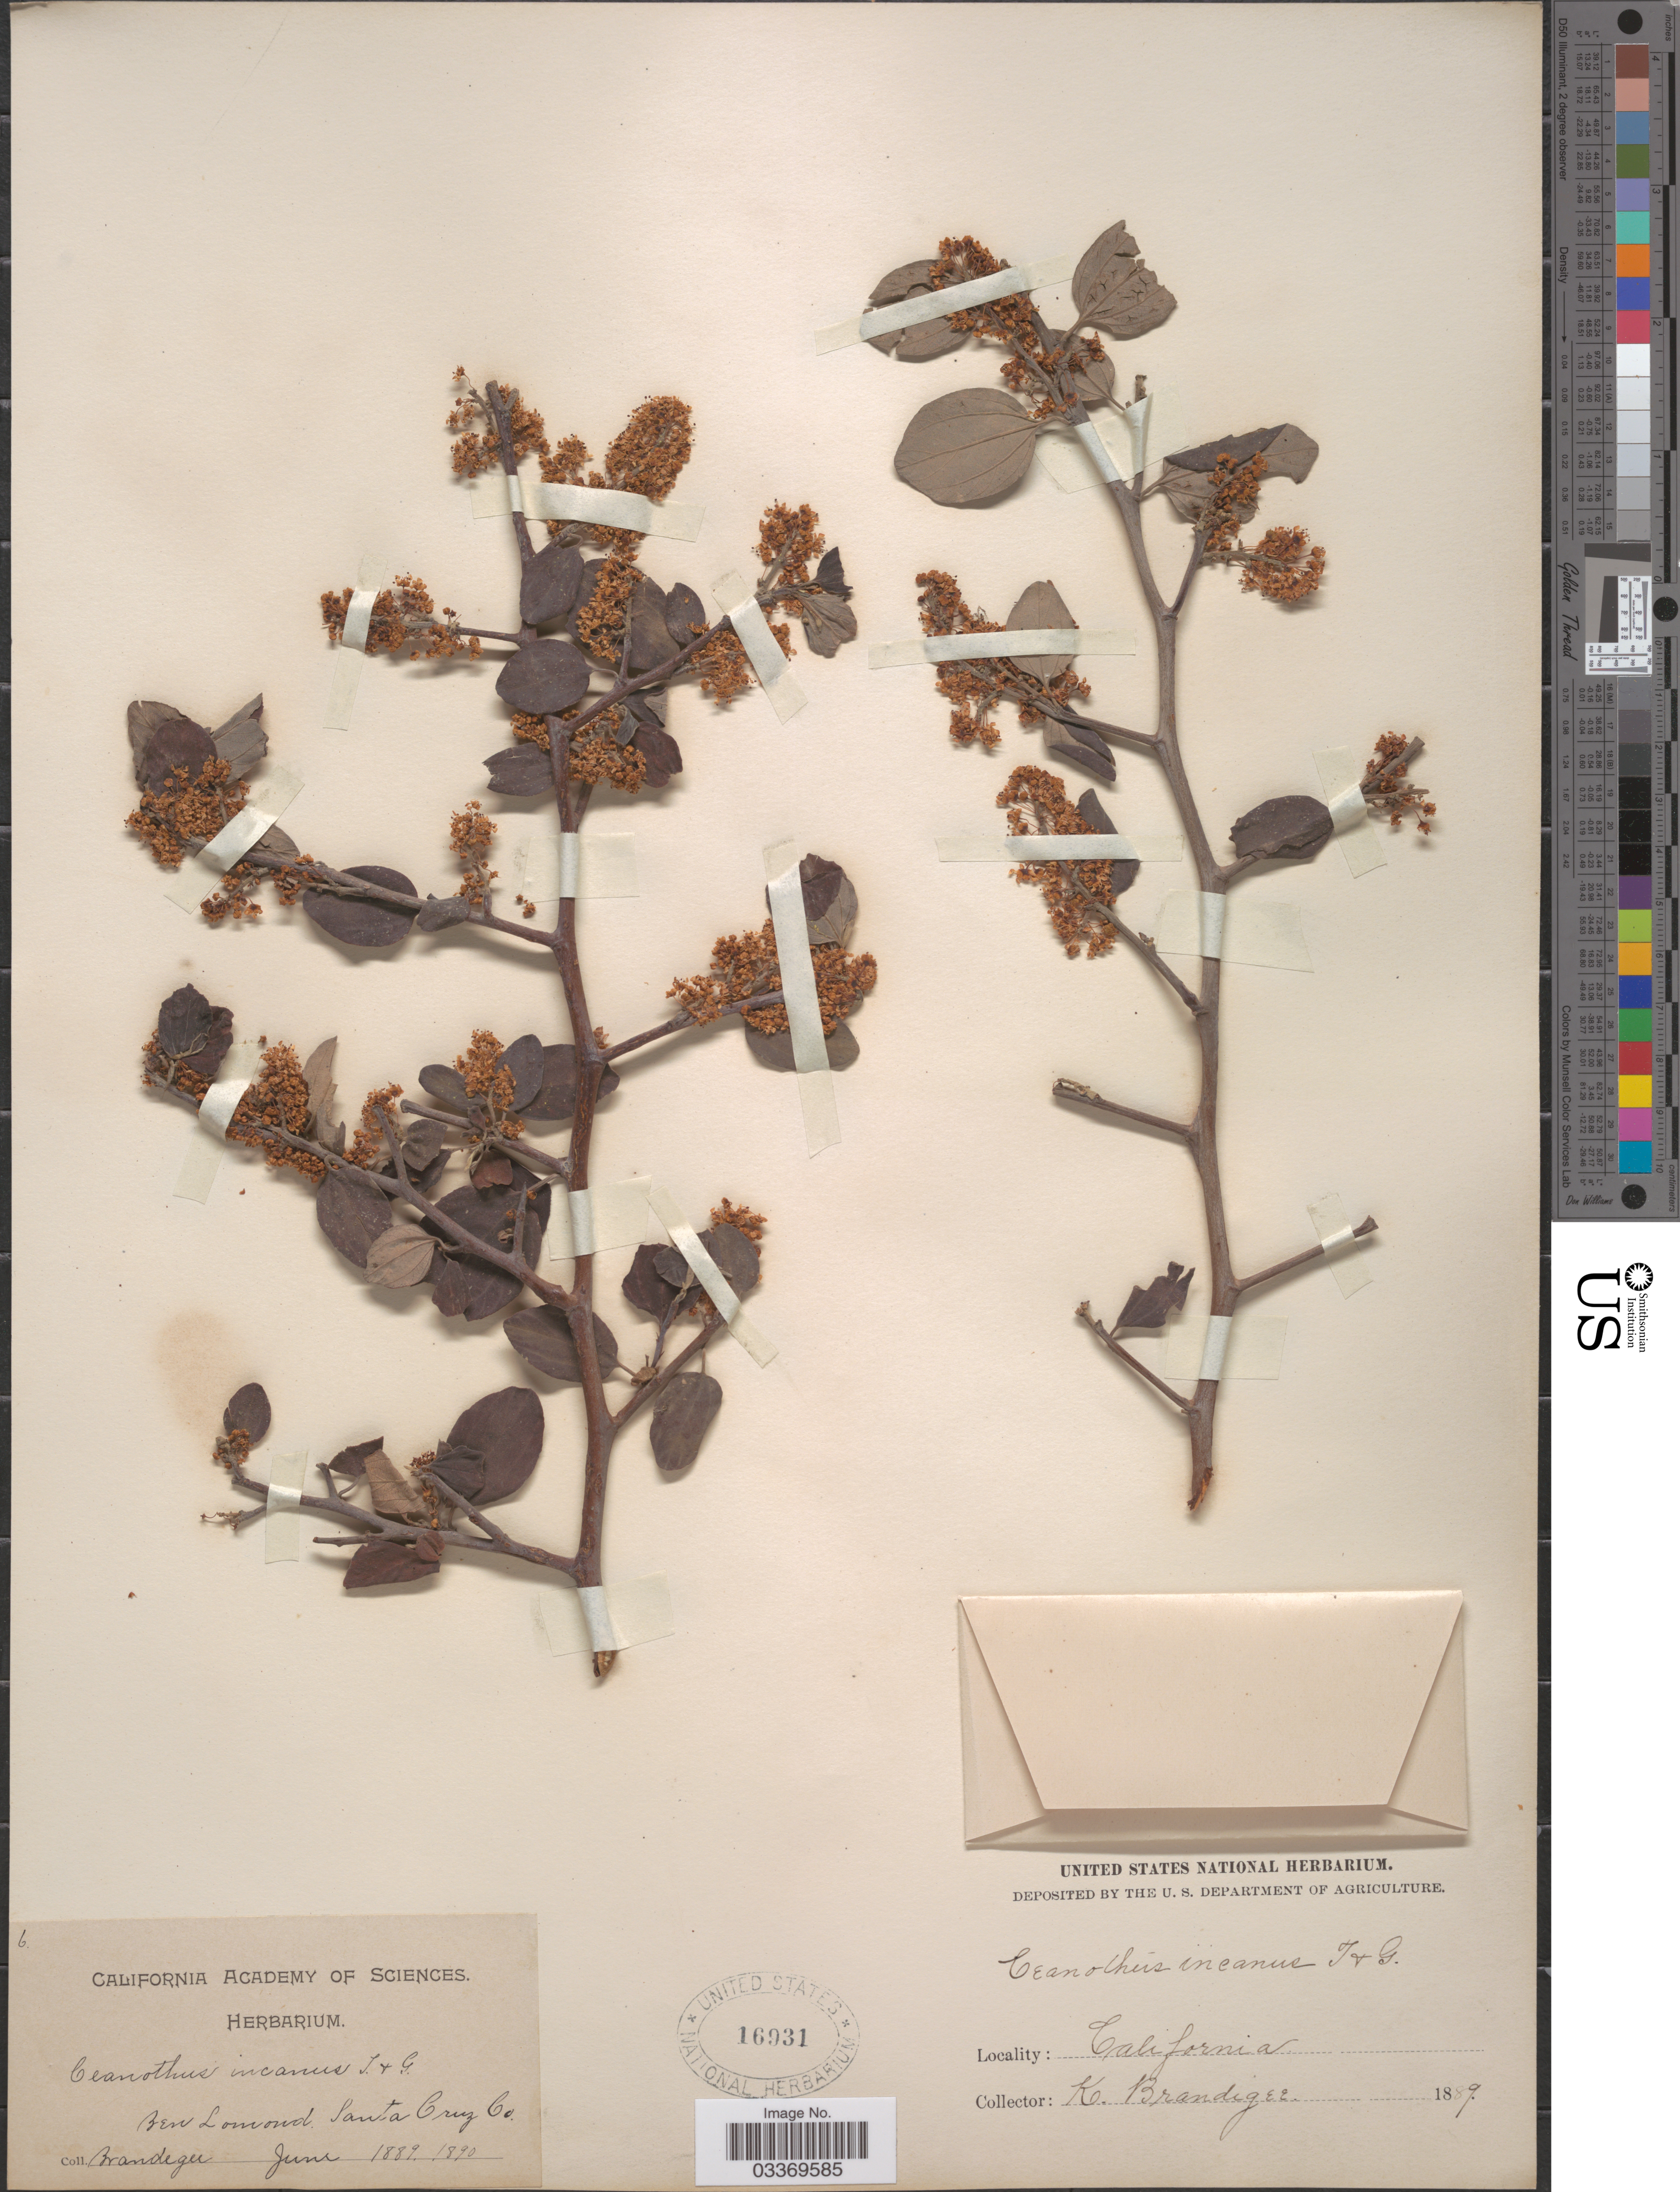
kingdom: Plantae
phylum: Tracheophyta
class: Magnoliopsida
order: Rosales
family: Rhamnaceae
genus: Ceanothus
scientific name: Ceanothus incanus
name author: Torr. & A. Gray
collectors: K. Brandegee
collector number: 6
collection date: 1889-06/1890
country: United States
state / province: California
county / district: Santa Cruz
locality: Ben Lomond, Santa Cruz Co.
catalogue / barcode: US 16931